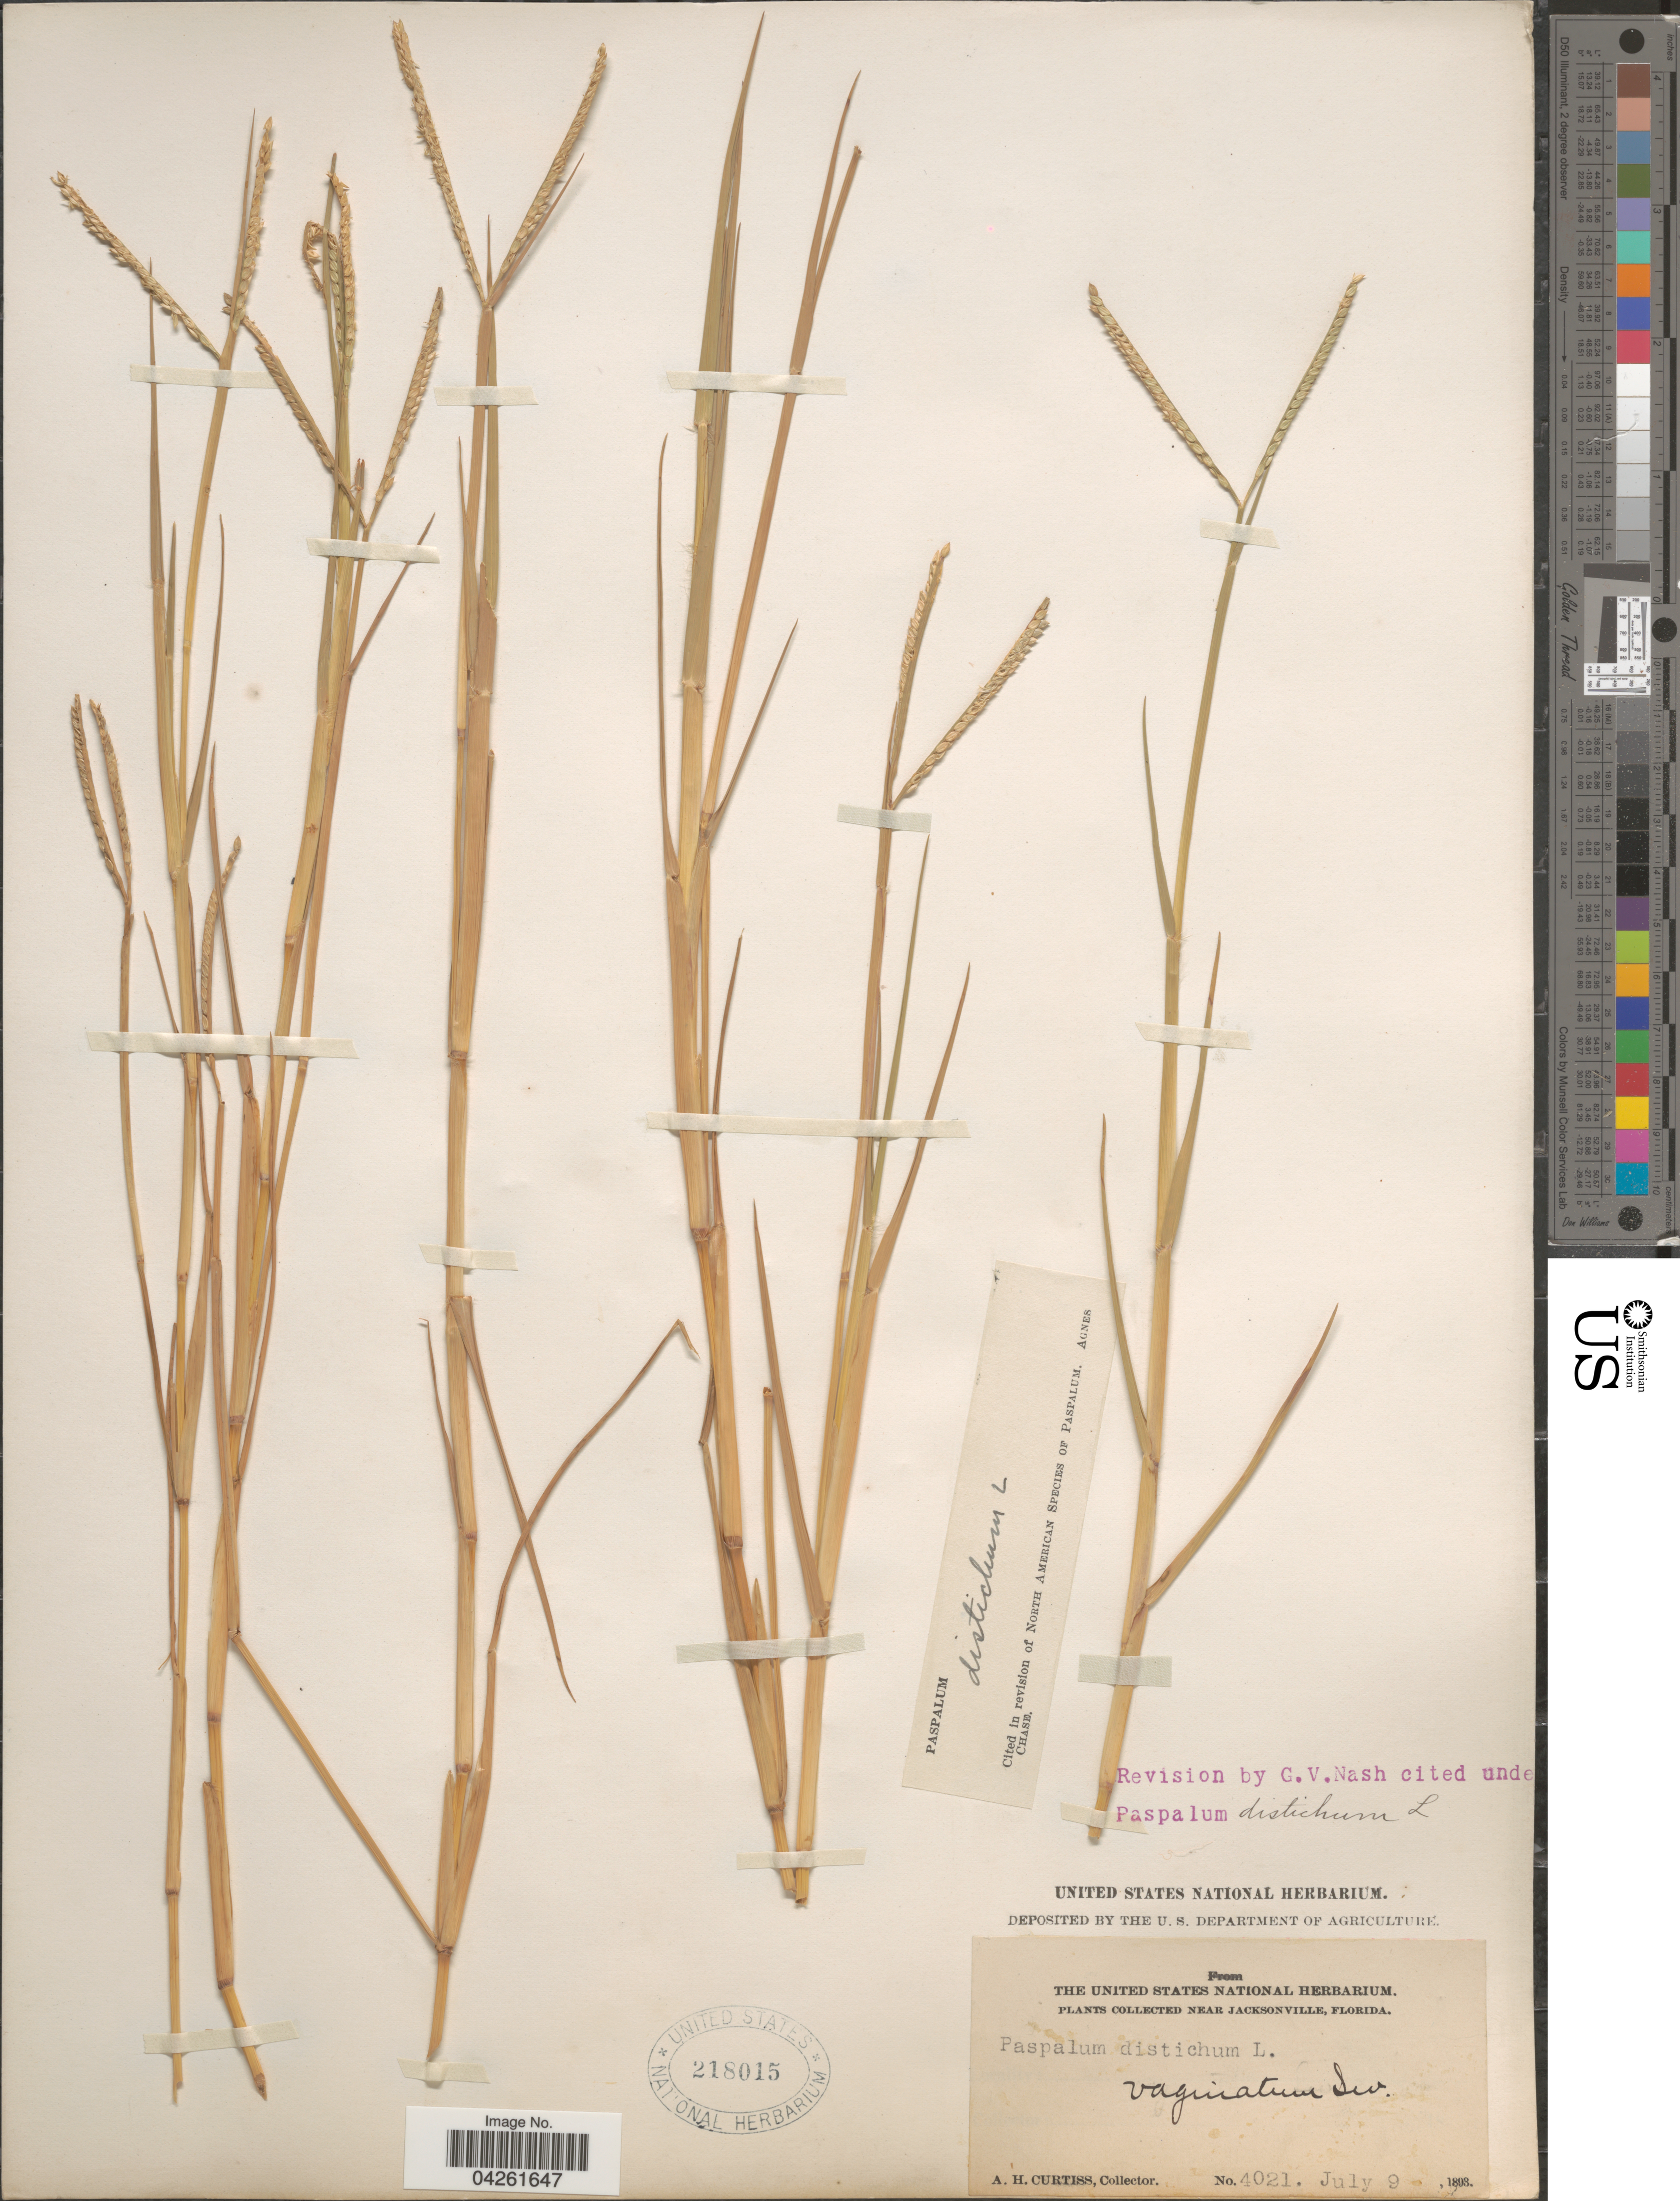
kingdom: Plantae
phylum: Tracheophyta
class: Liliopsida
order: Poales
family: Poaceae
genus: Paspalum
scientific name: Paspalum distichum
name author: L.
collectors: A. H. Curtiss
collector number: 4021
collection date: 1893-07-09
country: United States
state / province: Florida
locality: Near Jacksonville.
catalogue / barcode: US 218015